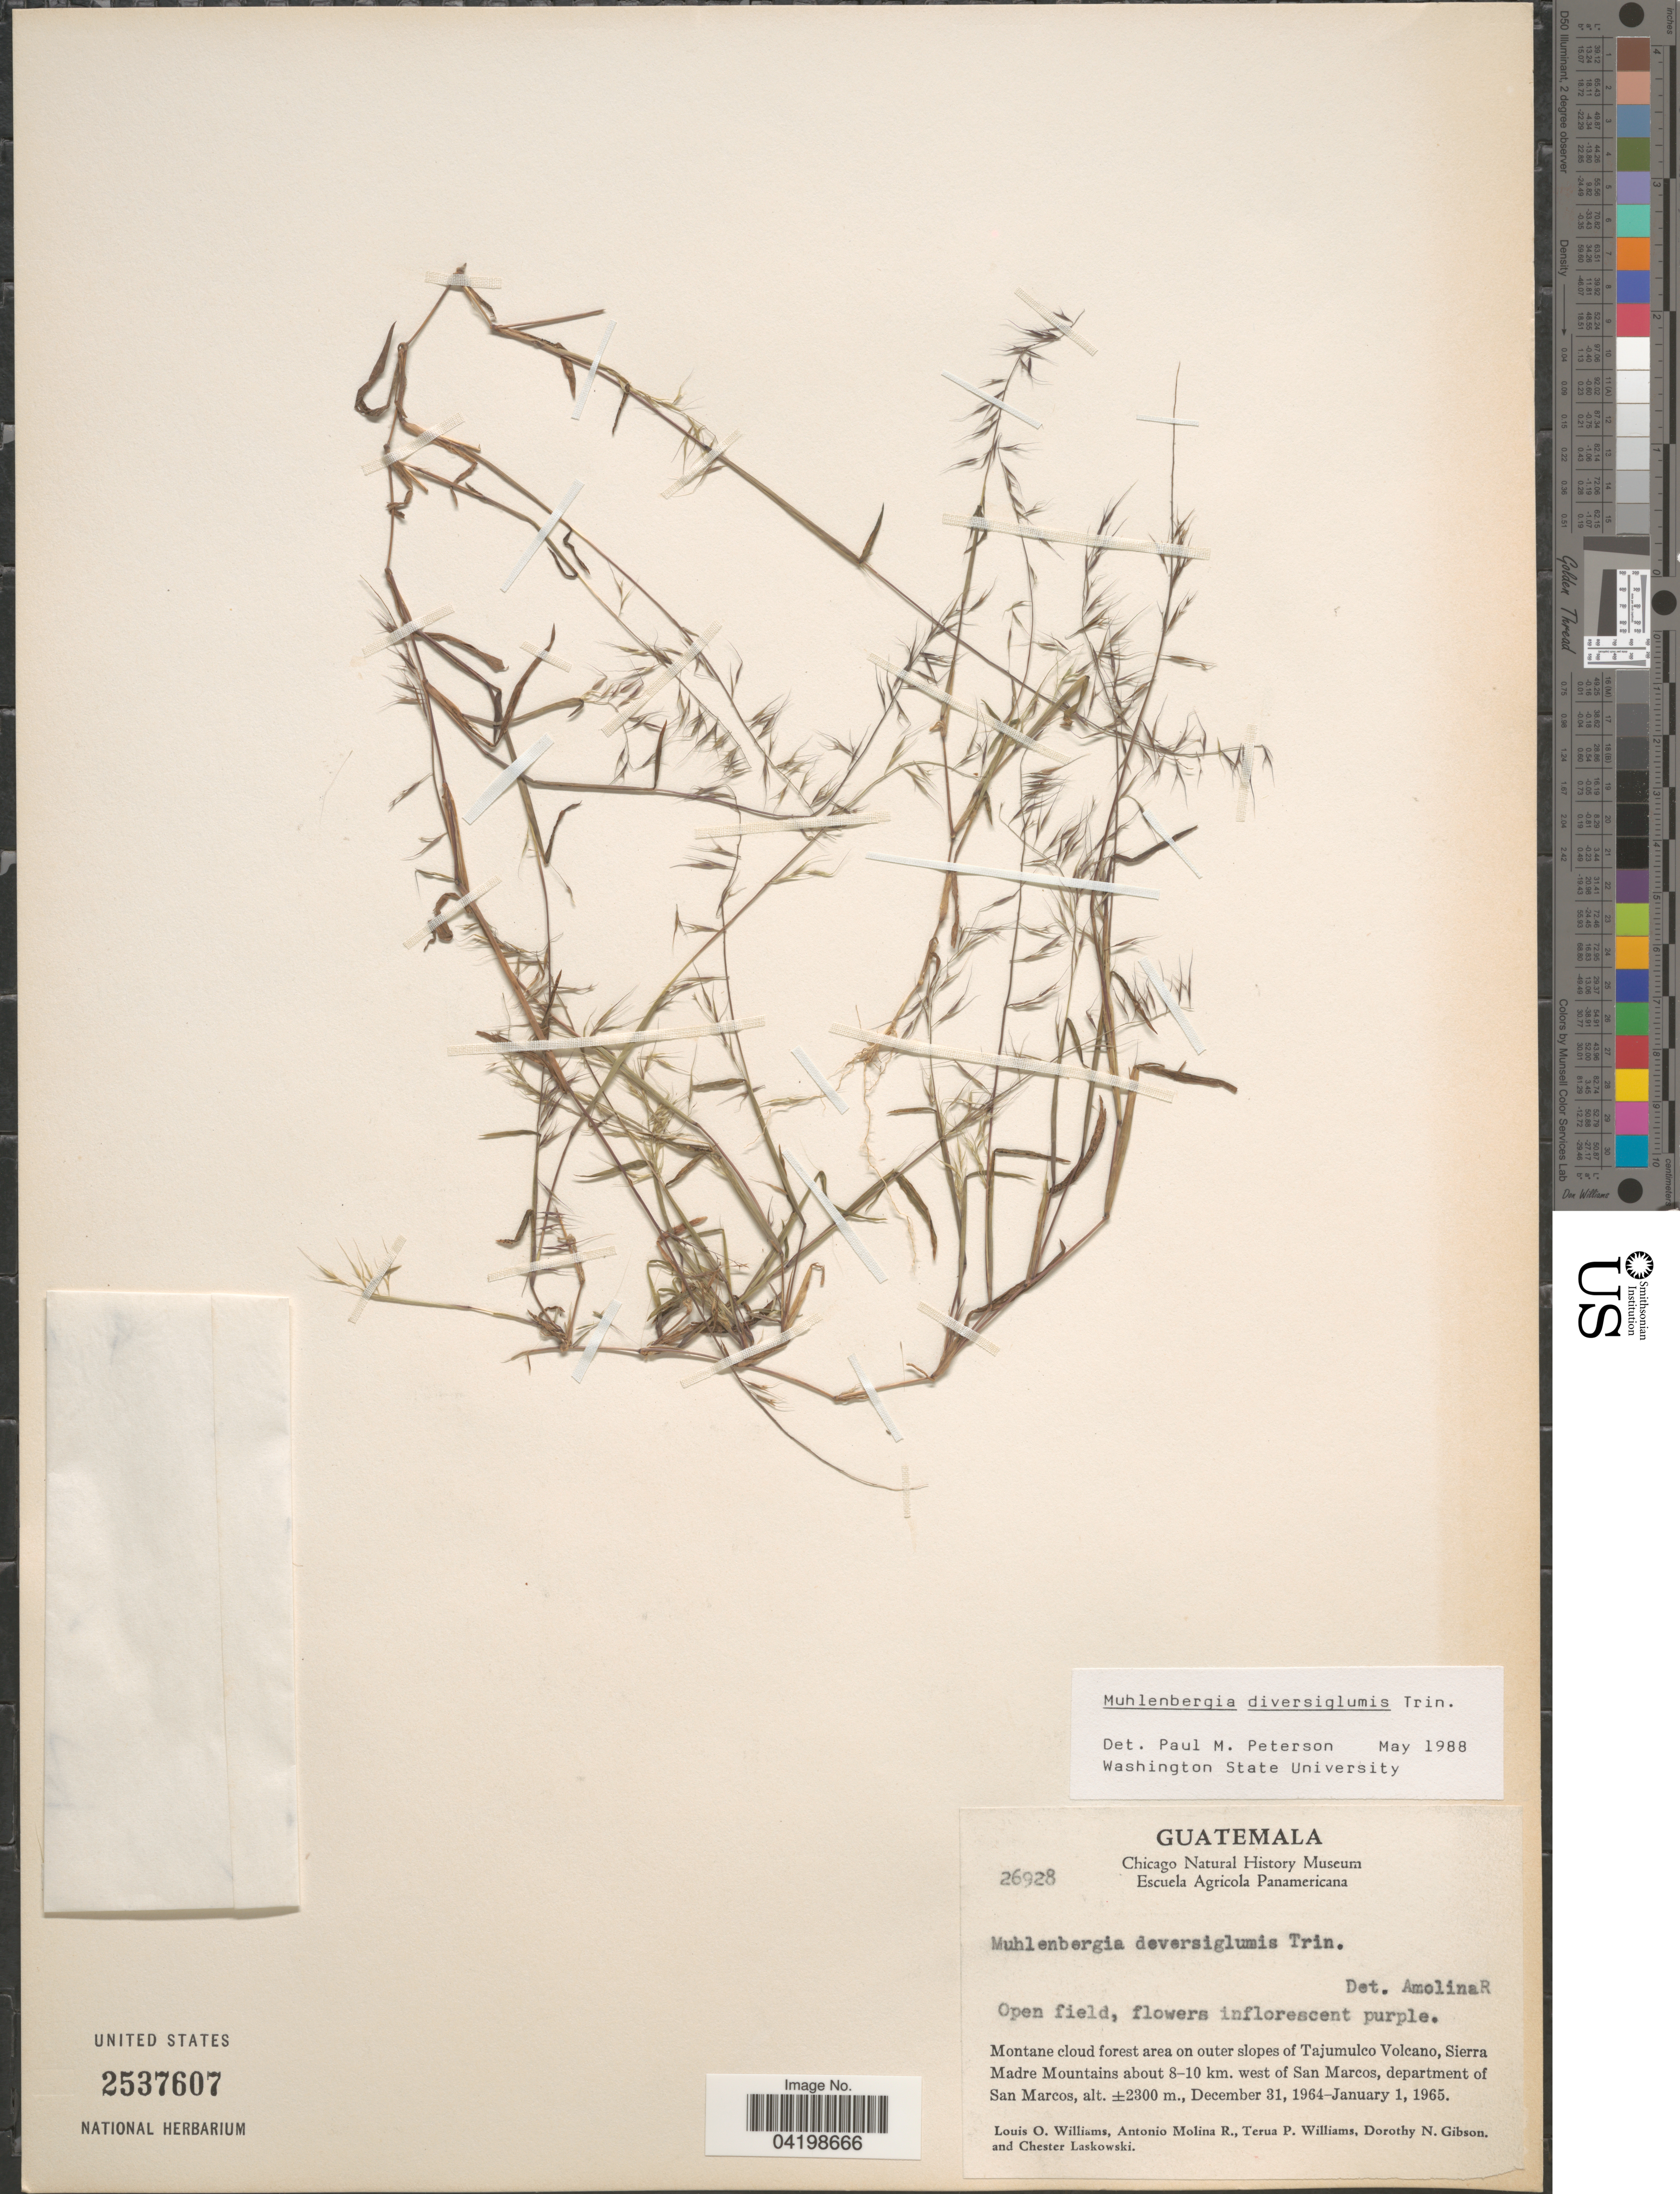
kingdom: Plantae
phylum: Tracheophyta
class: Liliopsida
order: Poales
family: Poaceae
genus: Muhlenbergia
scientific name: Muhlenbergia diversiglumis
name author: Trin.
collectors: L. O. Williams, A. Molina R., T. P. Williams, D. N. Gibson & C. Laskowski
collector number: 26928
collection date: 1964-12-31/1965-01-01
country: Guatemala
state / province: San Marcos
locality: Montane cloud forest area on outer slopes of Tajumulco Volcano, Sierra Madre Mountains about 8-10 km. west of San Marcos, department of San Marcos.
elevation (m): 2300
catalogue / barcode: US 2537607